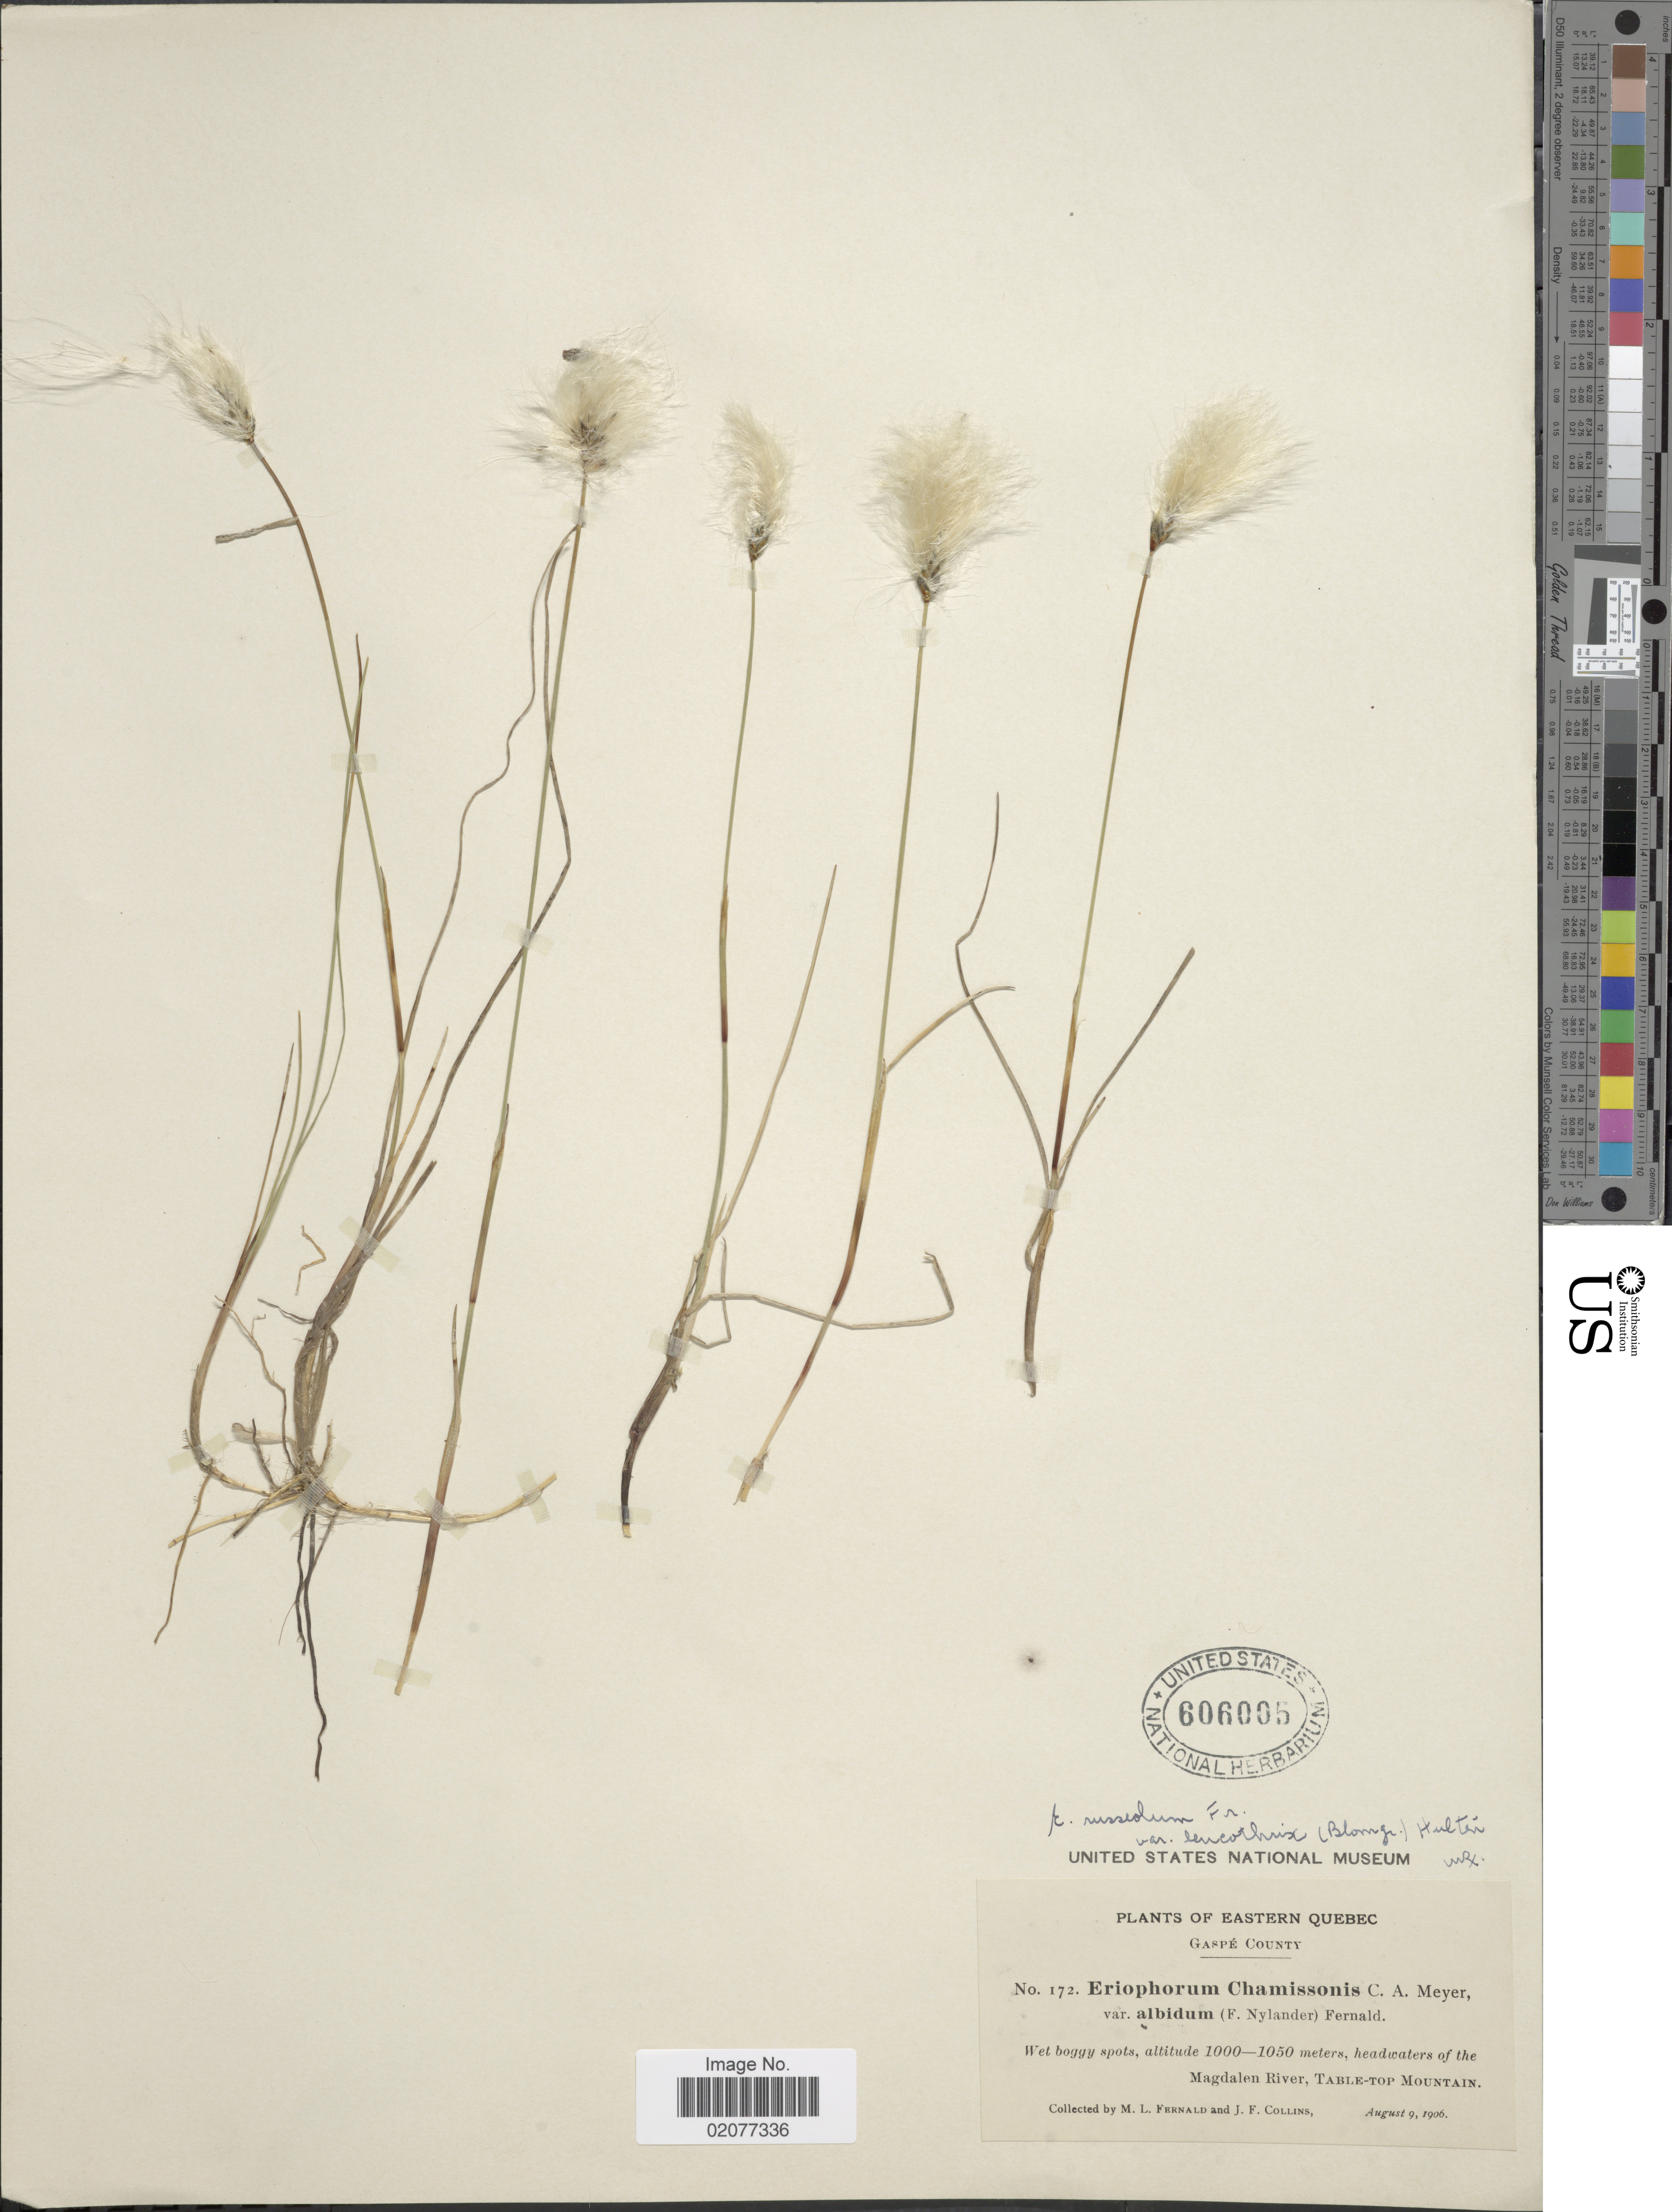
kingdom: Plantae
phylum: Tracheophyta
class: Liliopsida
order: Poales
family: Cyperaceae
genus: Eriophorum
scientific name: Eriophorum chamissonis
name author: C.A. Mey.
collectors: M. L. Fernald & J. Collins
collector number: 172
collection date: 1906-08-09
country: Canada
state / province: Quebec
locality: Eastern Quebec, headwaters of the Magdalen River, Table-top Mountain. Gaspe County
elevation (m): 1000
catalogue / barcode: US 606005